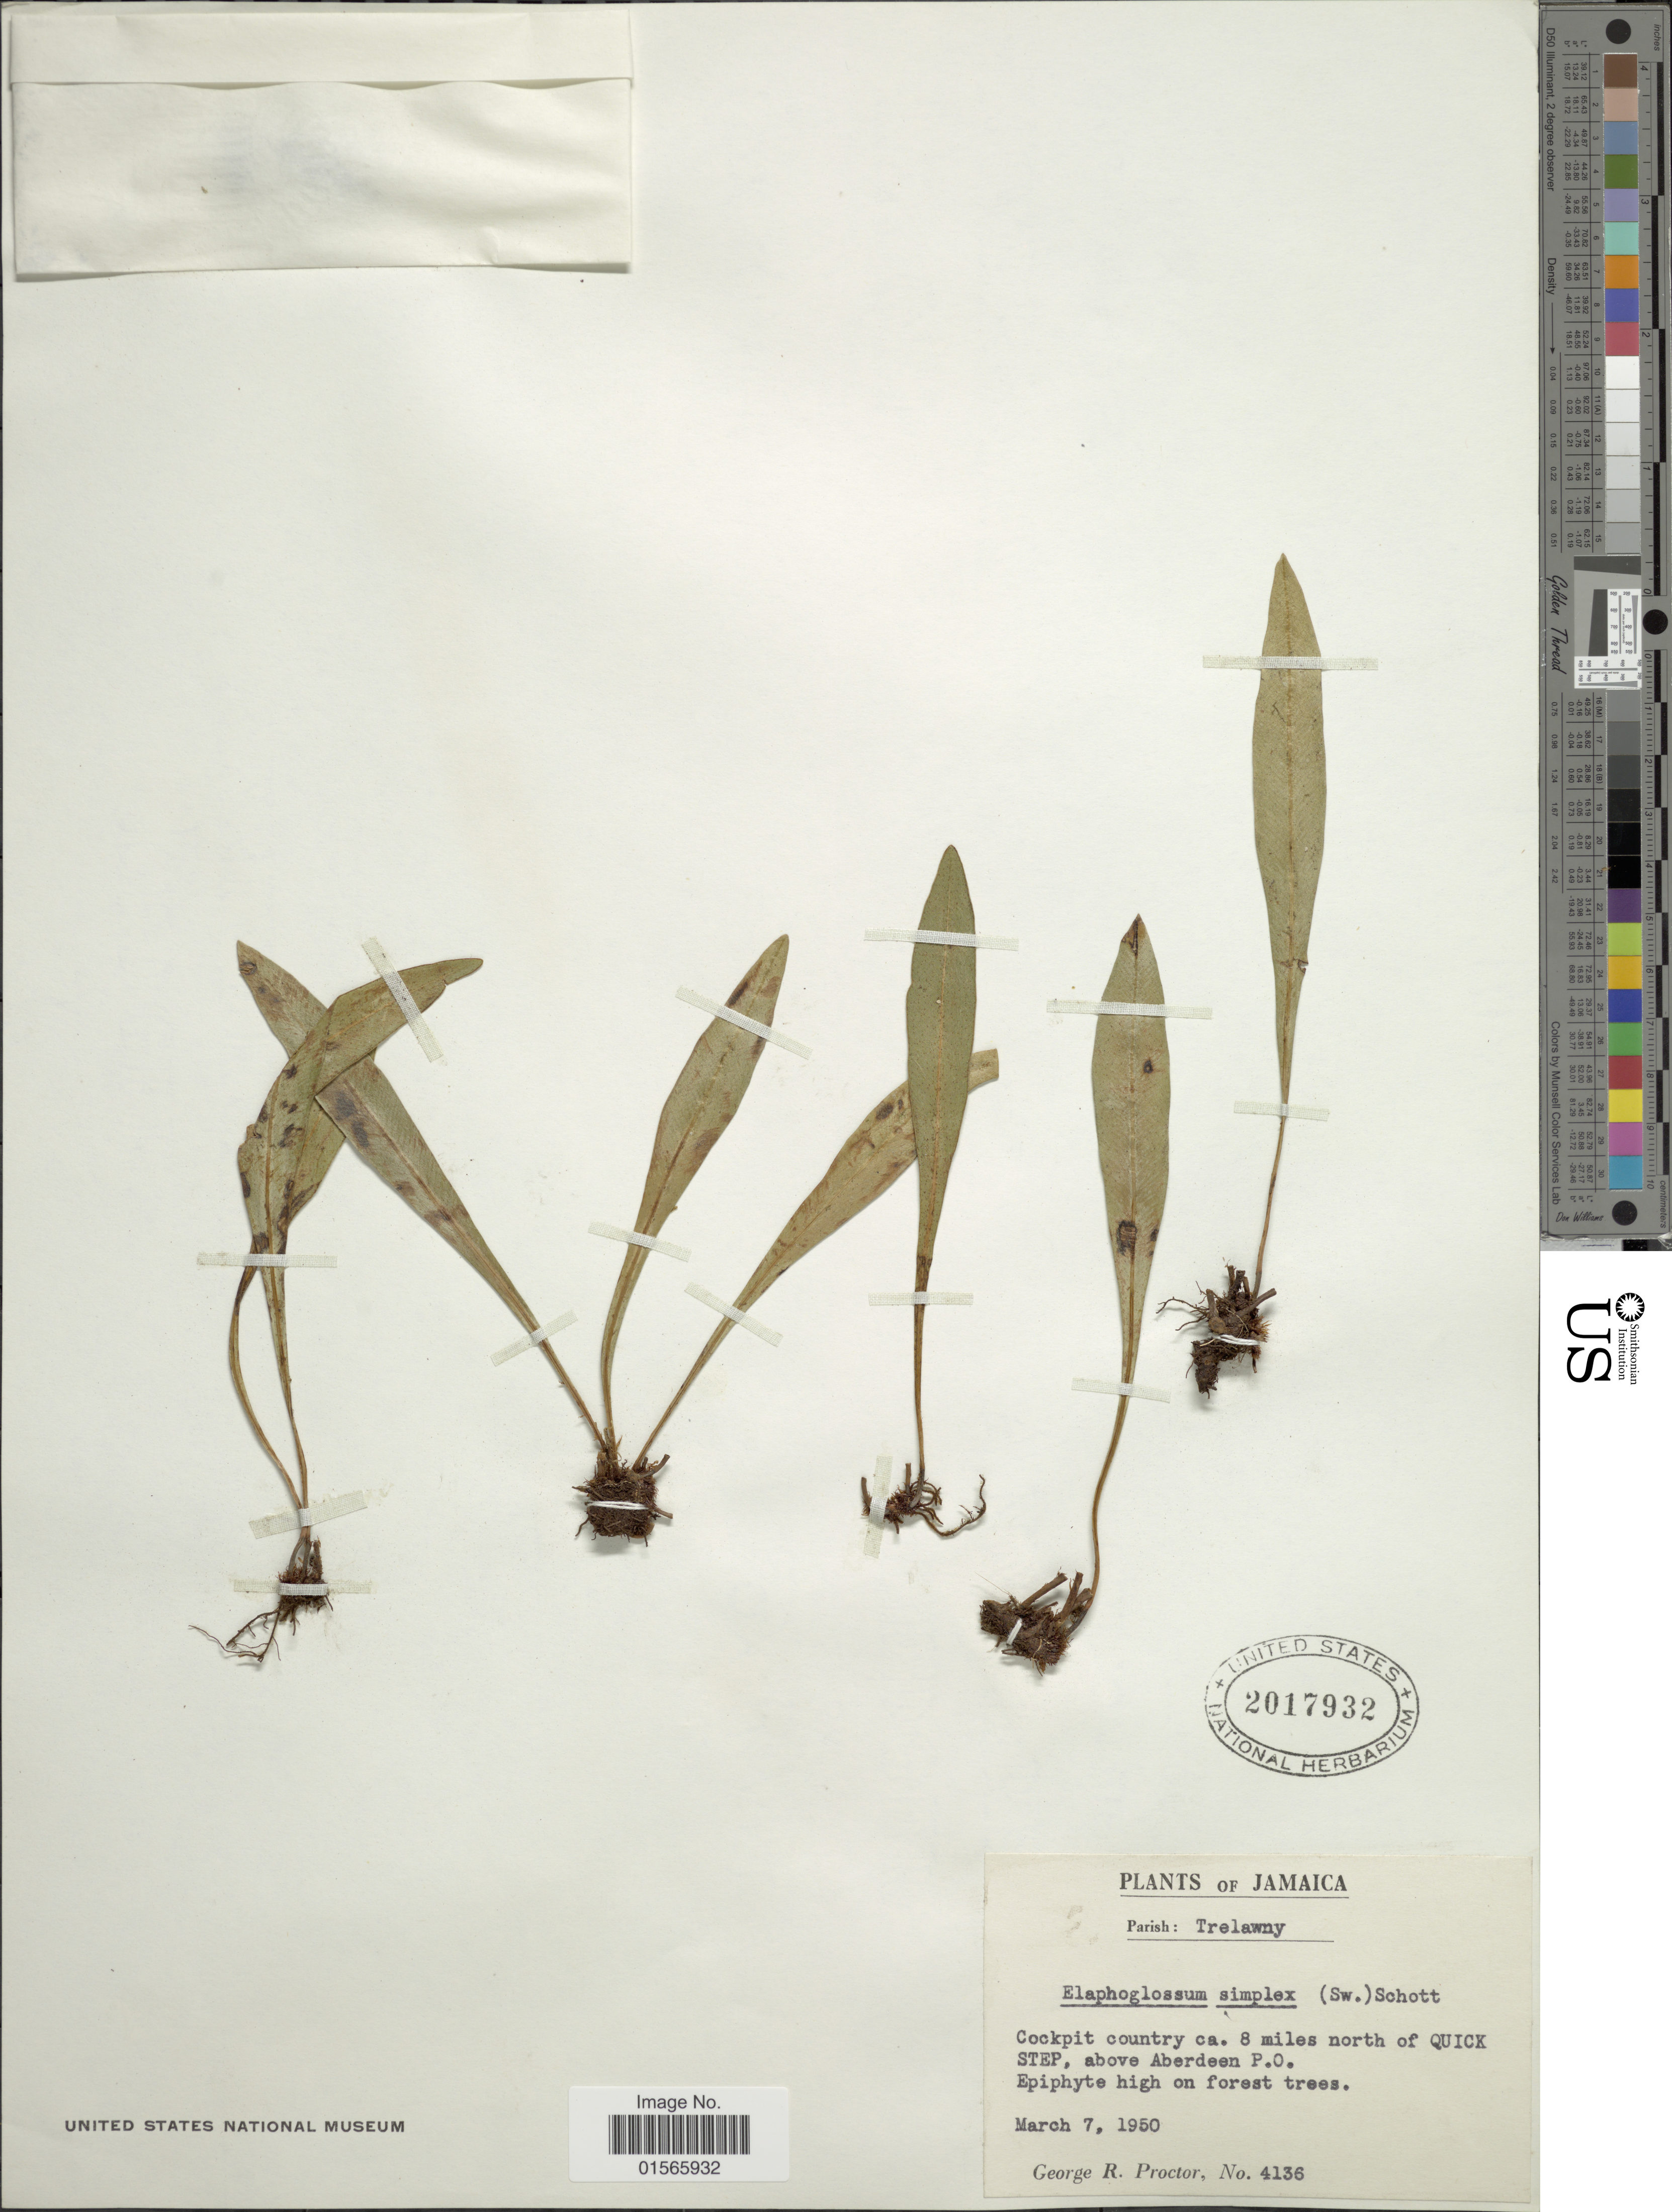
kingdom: Plantae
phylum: Tracheophyta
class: Polypodiopsida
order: Polypodiales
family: Dryopteridaceae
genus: Elaphoglossum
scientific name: Elaphoglossum simplex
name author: (Sw.) Schott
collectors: G. R. Proctor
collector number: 4136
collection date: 1950-03-07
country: Jamaica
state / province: Trelawny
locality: Parish: trelawny, Cockpit country ca. 8 miles north of Quick Step, above Aberdeen P.O.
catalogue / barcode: US 2017932